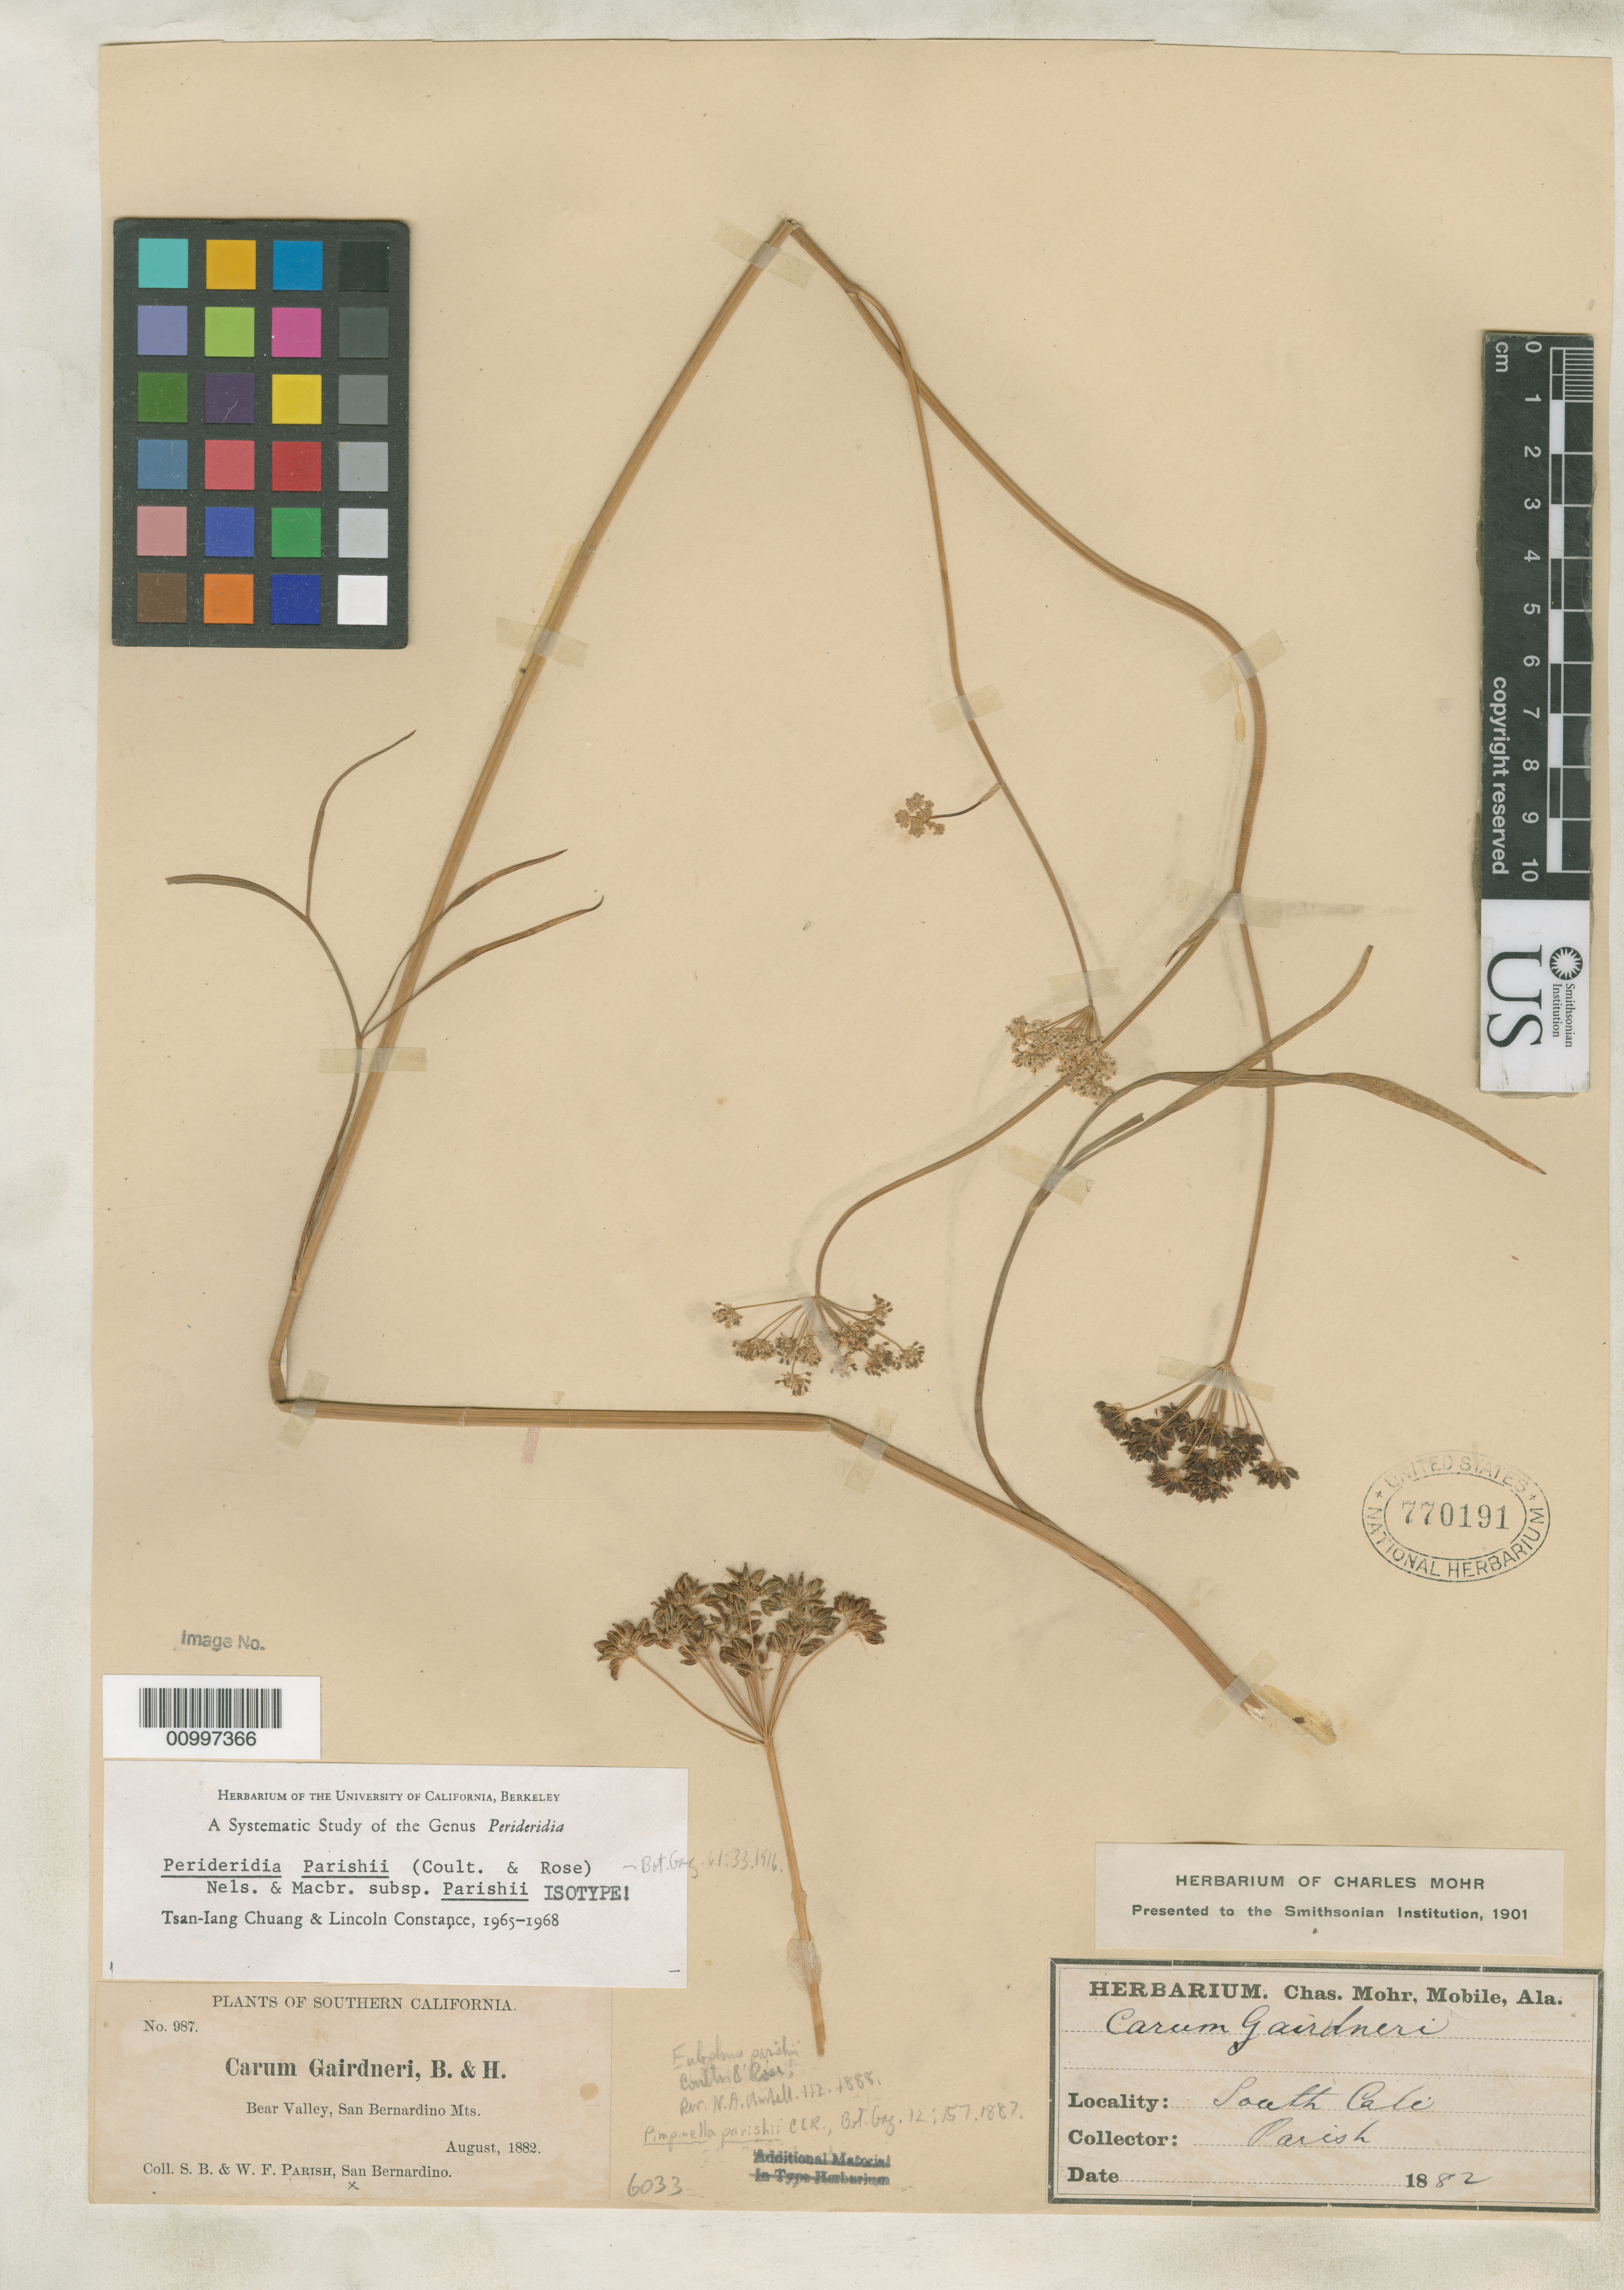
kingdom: Plantae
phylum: Tracheophyta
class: Magnoliopsida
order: Apiales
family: Apiaceae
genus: Pimpinella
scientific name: Pimpinella parishii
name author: J.M. Coult. & Rose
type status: Isotype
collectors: S. B. Parish & W. F. Parish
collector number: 987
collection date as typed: Aug 1882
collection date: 1882-08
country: United States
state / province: California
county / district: San Bernardino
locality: Bear Valley, San Bernardino Mts.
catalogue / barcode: US 770191